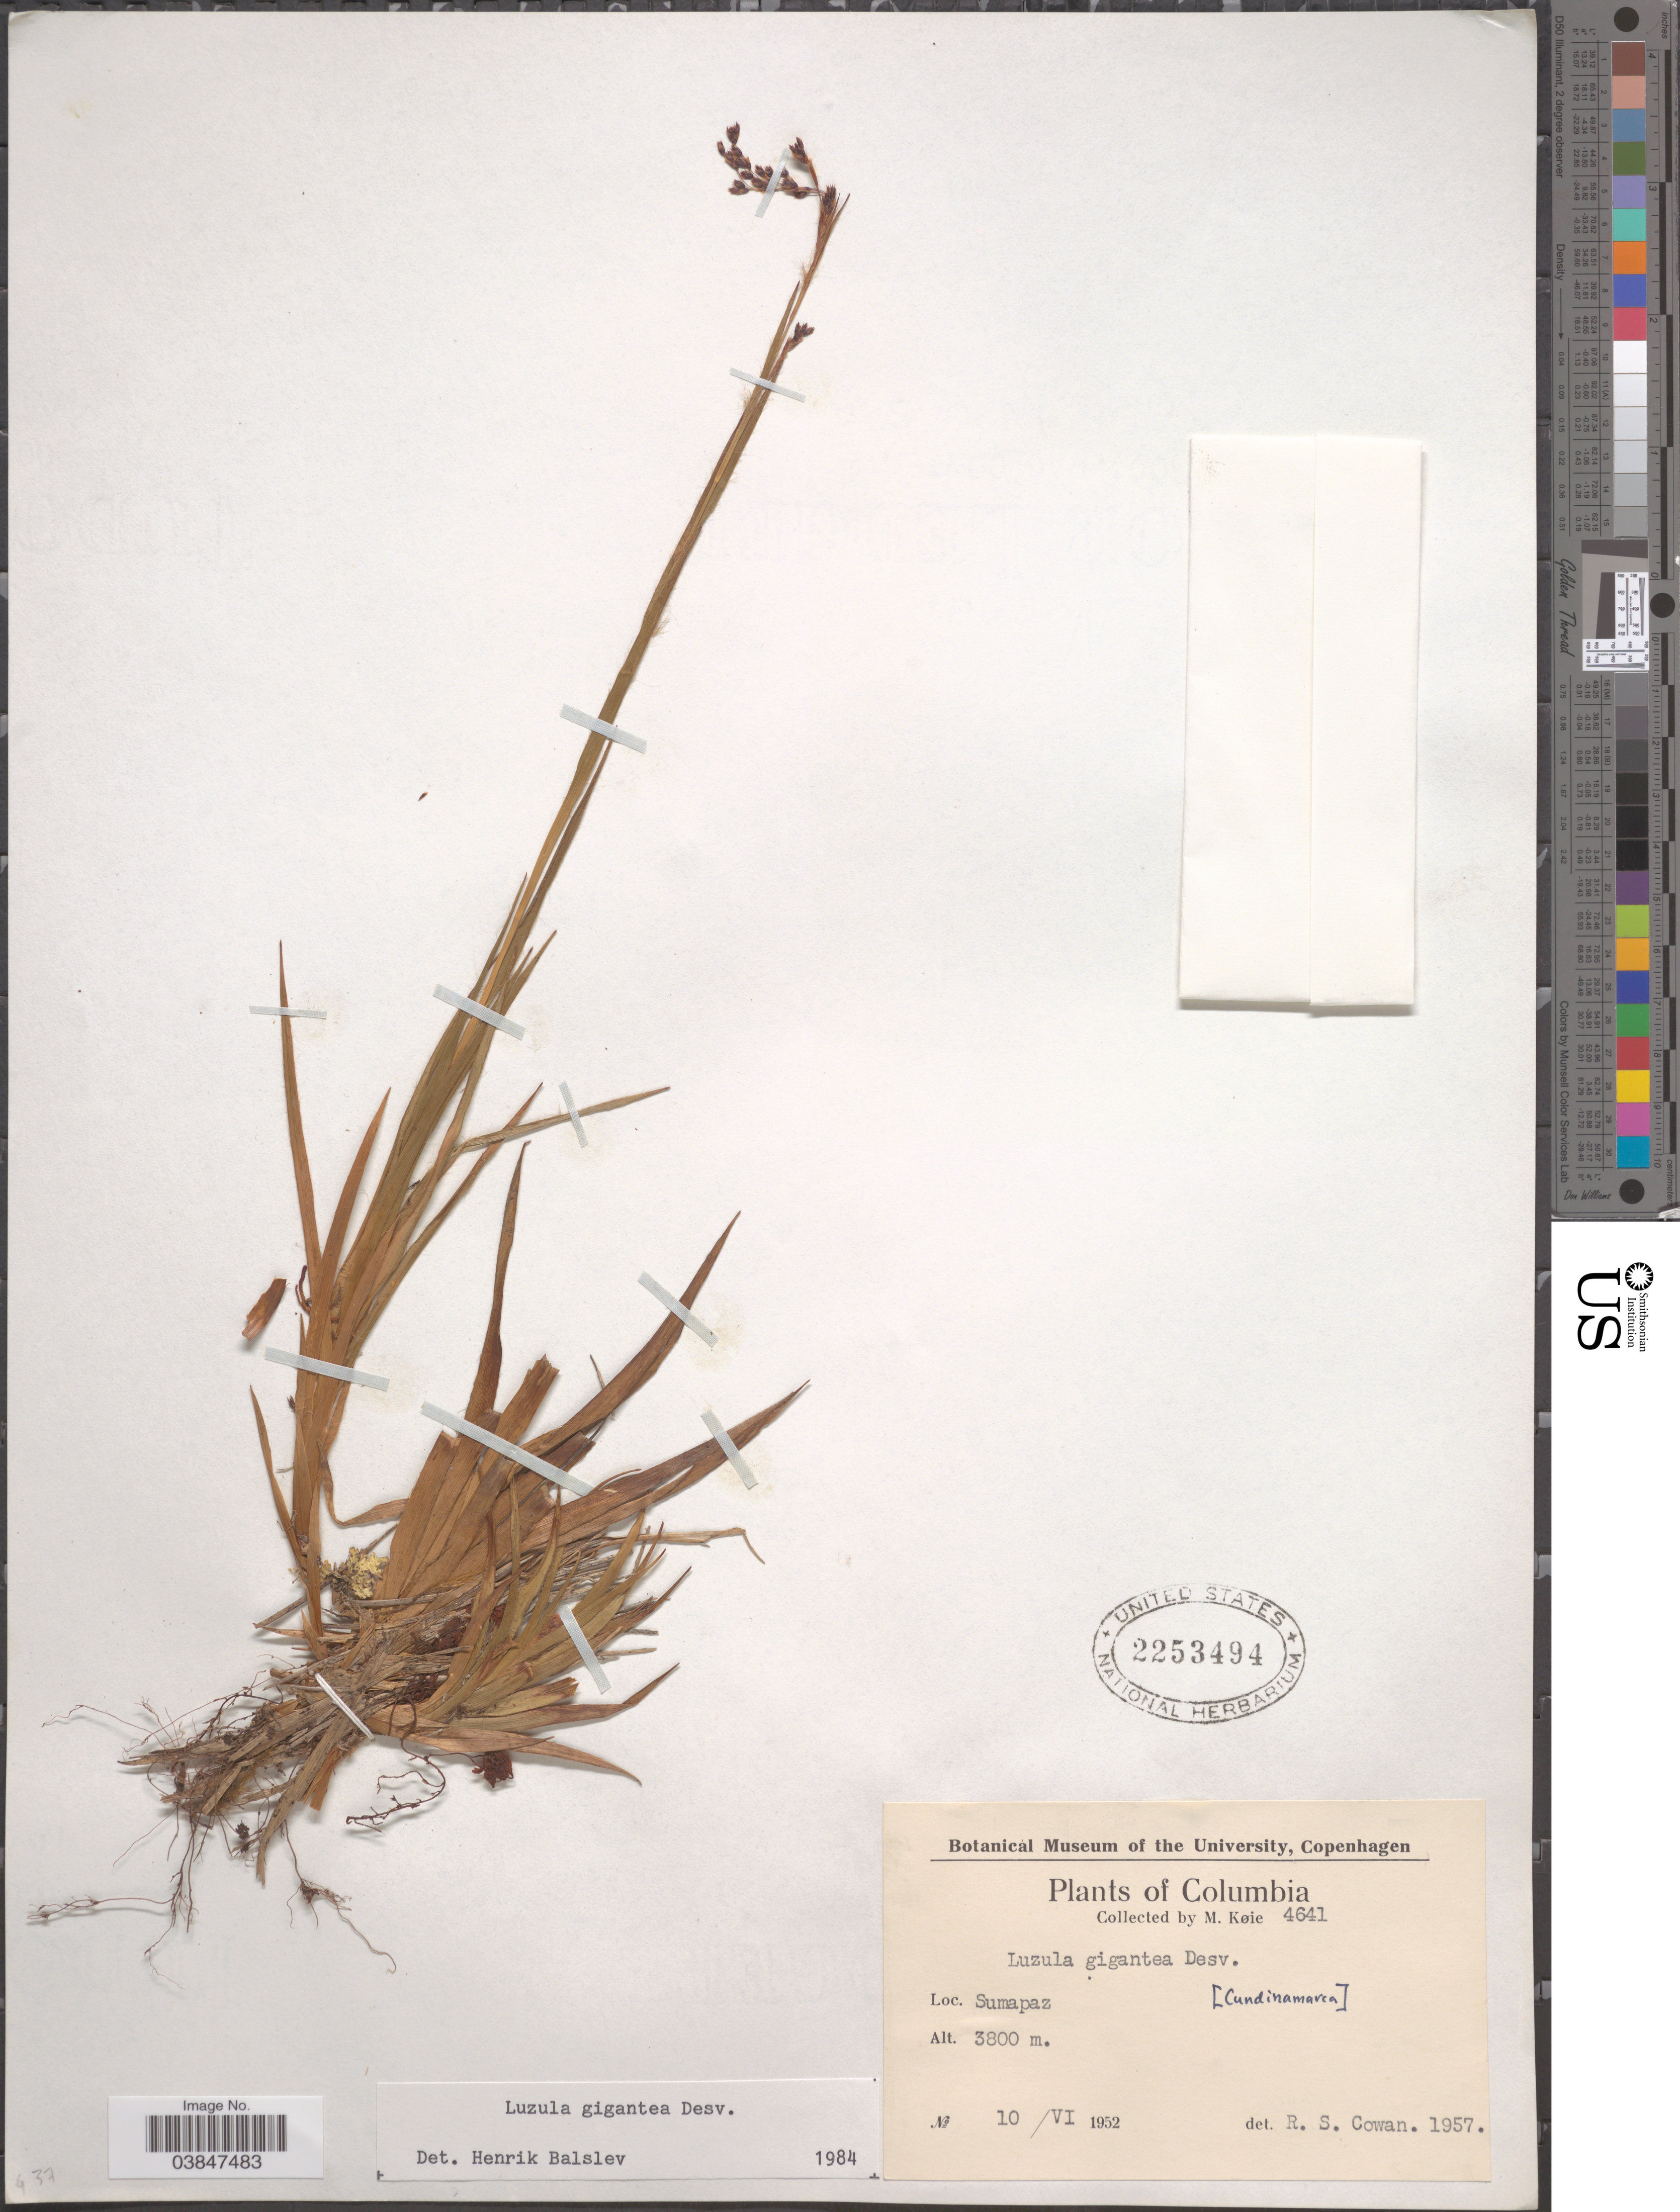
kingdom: Plantae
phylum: Tracheophyta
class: Liliopsida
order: Poales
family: Juncaceae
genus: Luzula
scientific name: Luzula gigantea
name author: Desv.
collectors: M. Köie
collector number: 4641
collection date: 1952-06-10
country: Colombia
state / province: Cundinamarca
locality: Sumapaz.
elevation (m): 3800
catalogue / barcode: US 2253494